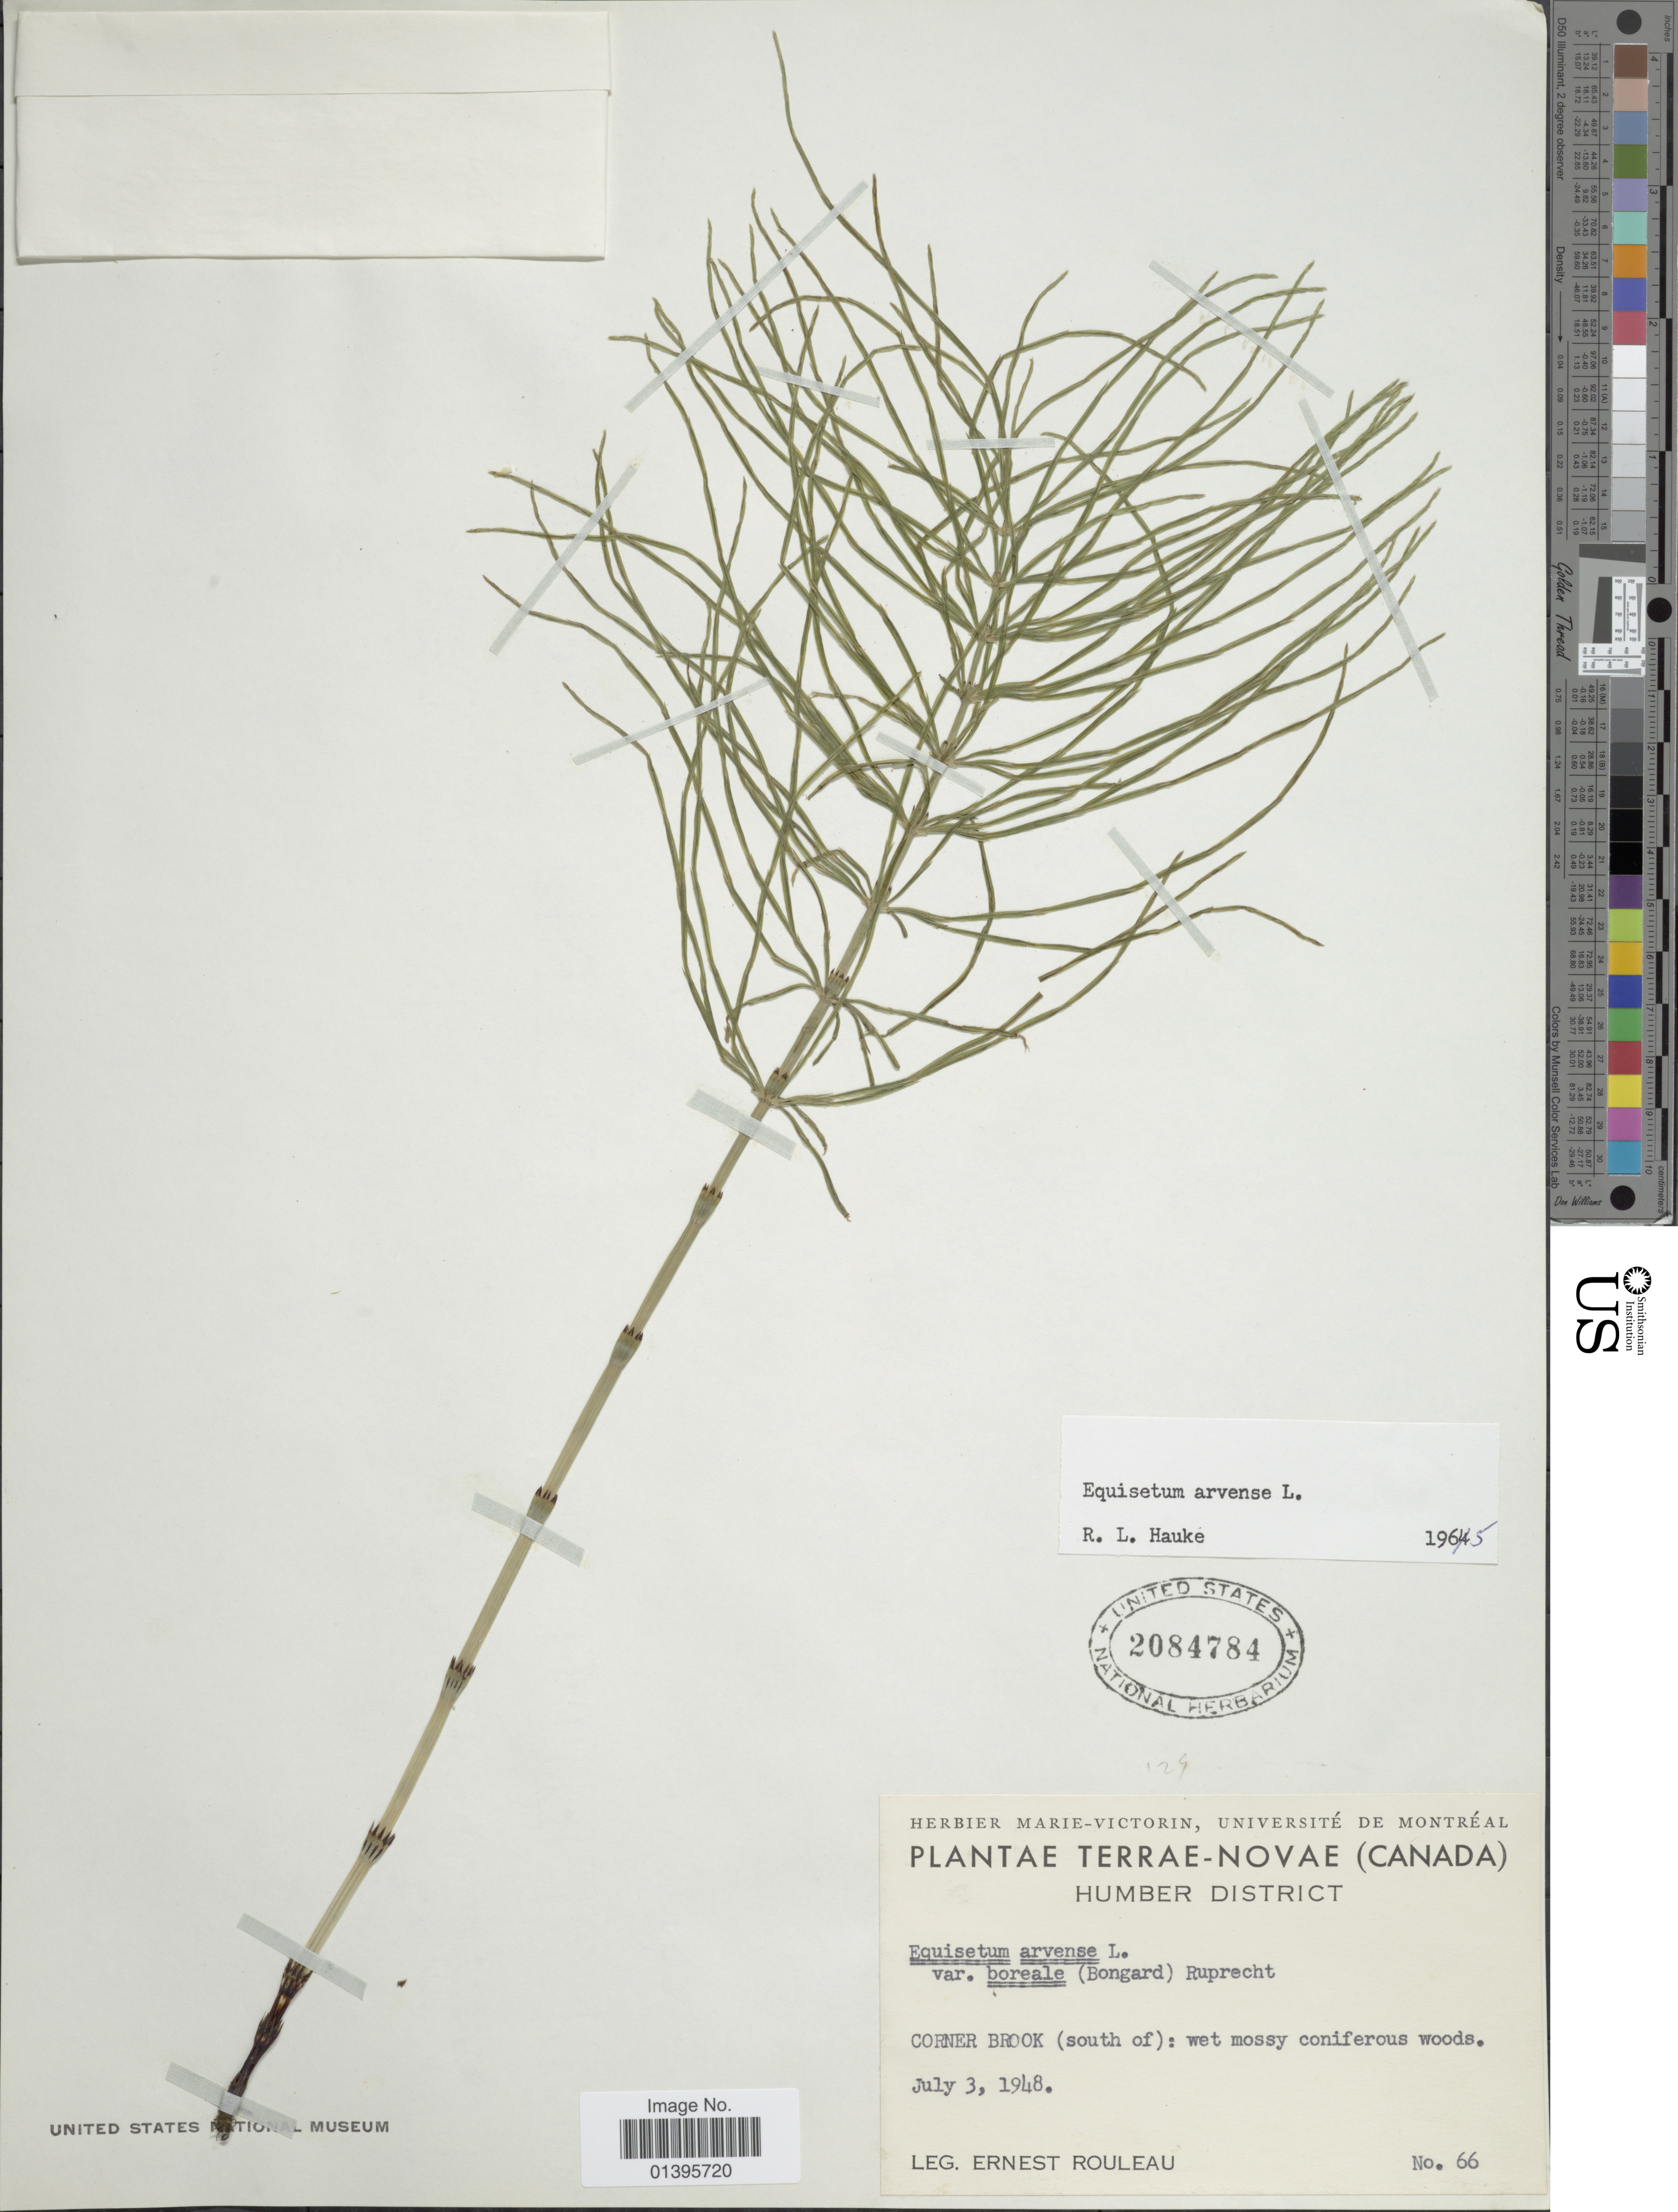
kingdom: Plantae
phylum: Tracheophyta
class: Polypodiopsida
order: Equisetales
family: Equisetaceae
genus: Equisetum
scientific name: Equisetum arvense var. boreale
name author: (Bong.) Rupr.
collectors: J. Rouleau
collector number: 66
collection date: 1948-07-03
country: Canada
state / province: Newfoundland and Labrador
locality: Terrae-Novae. Humber District. Corner Brook (south of): wet mossy coniferous woods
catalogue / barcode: US 2084784